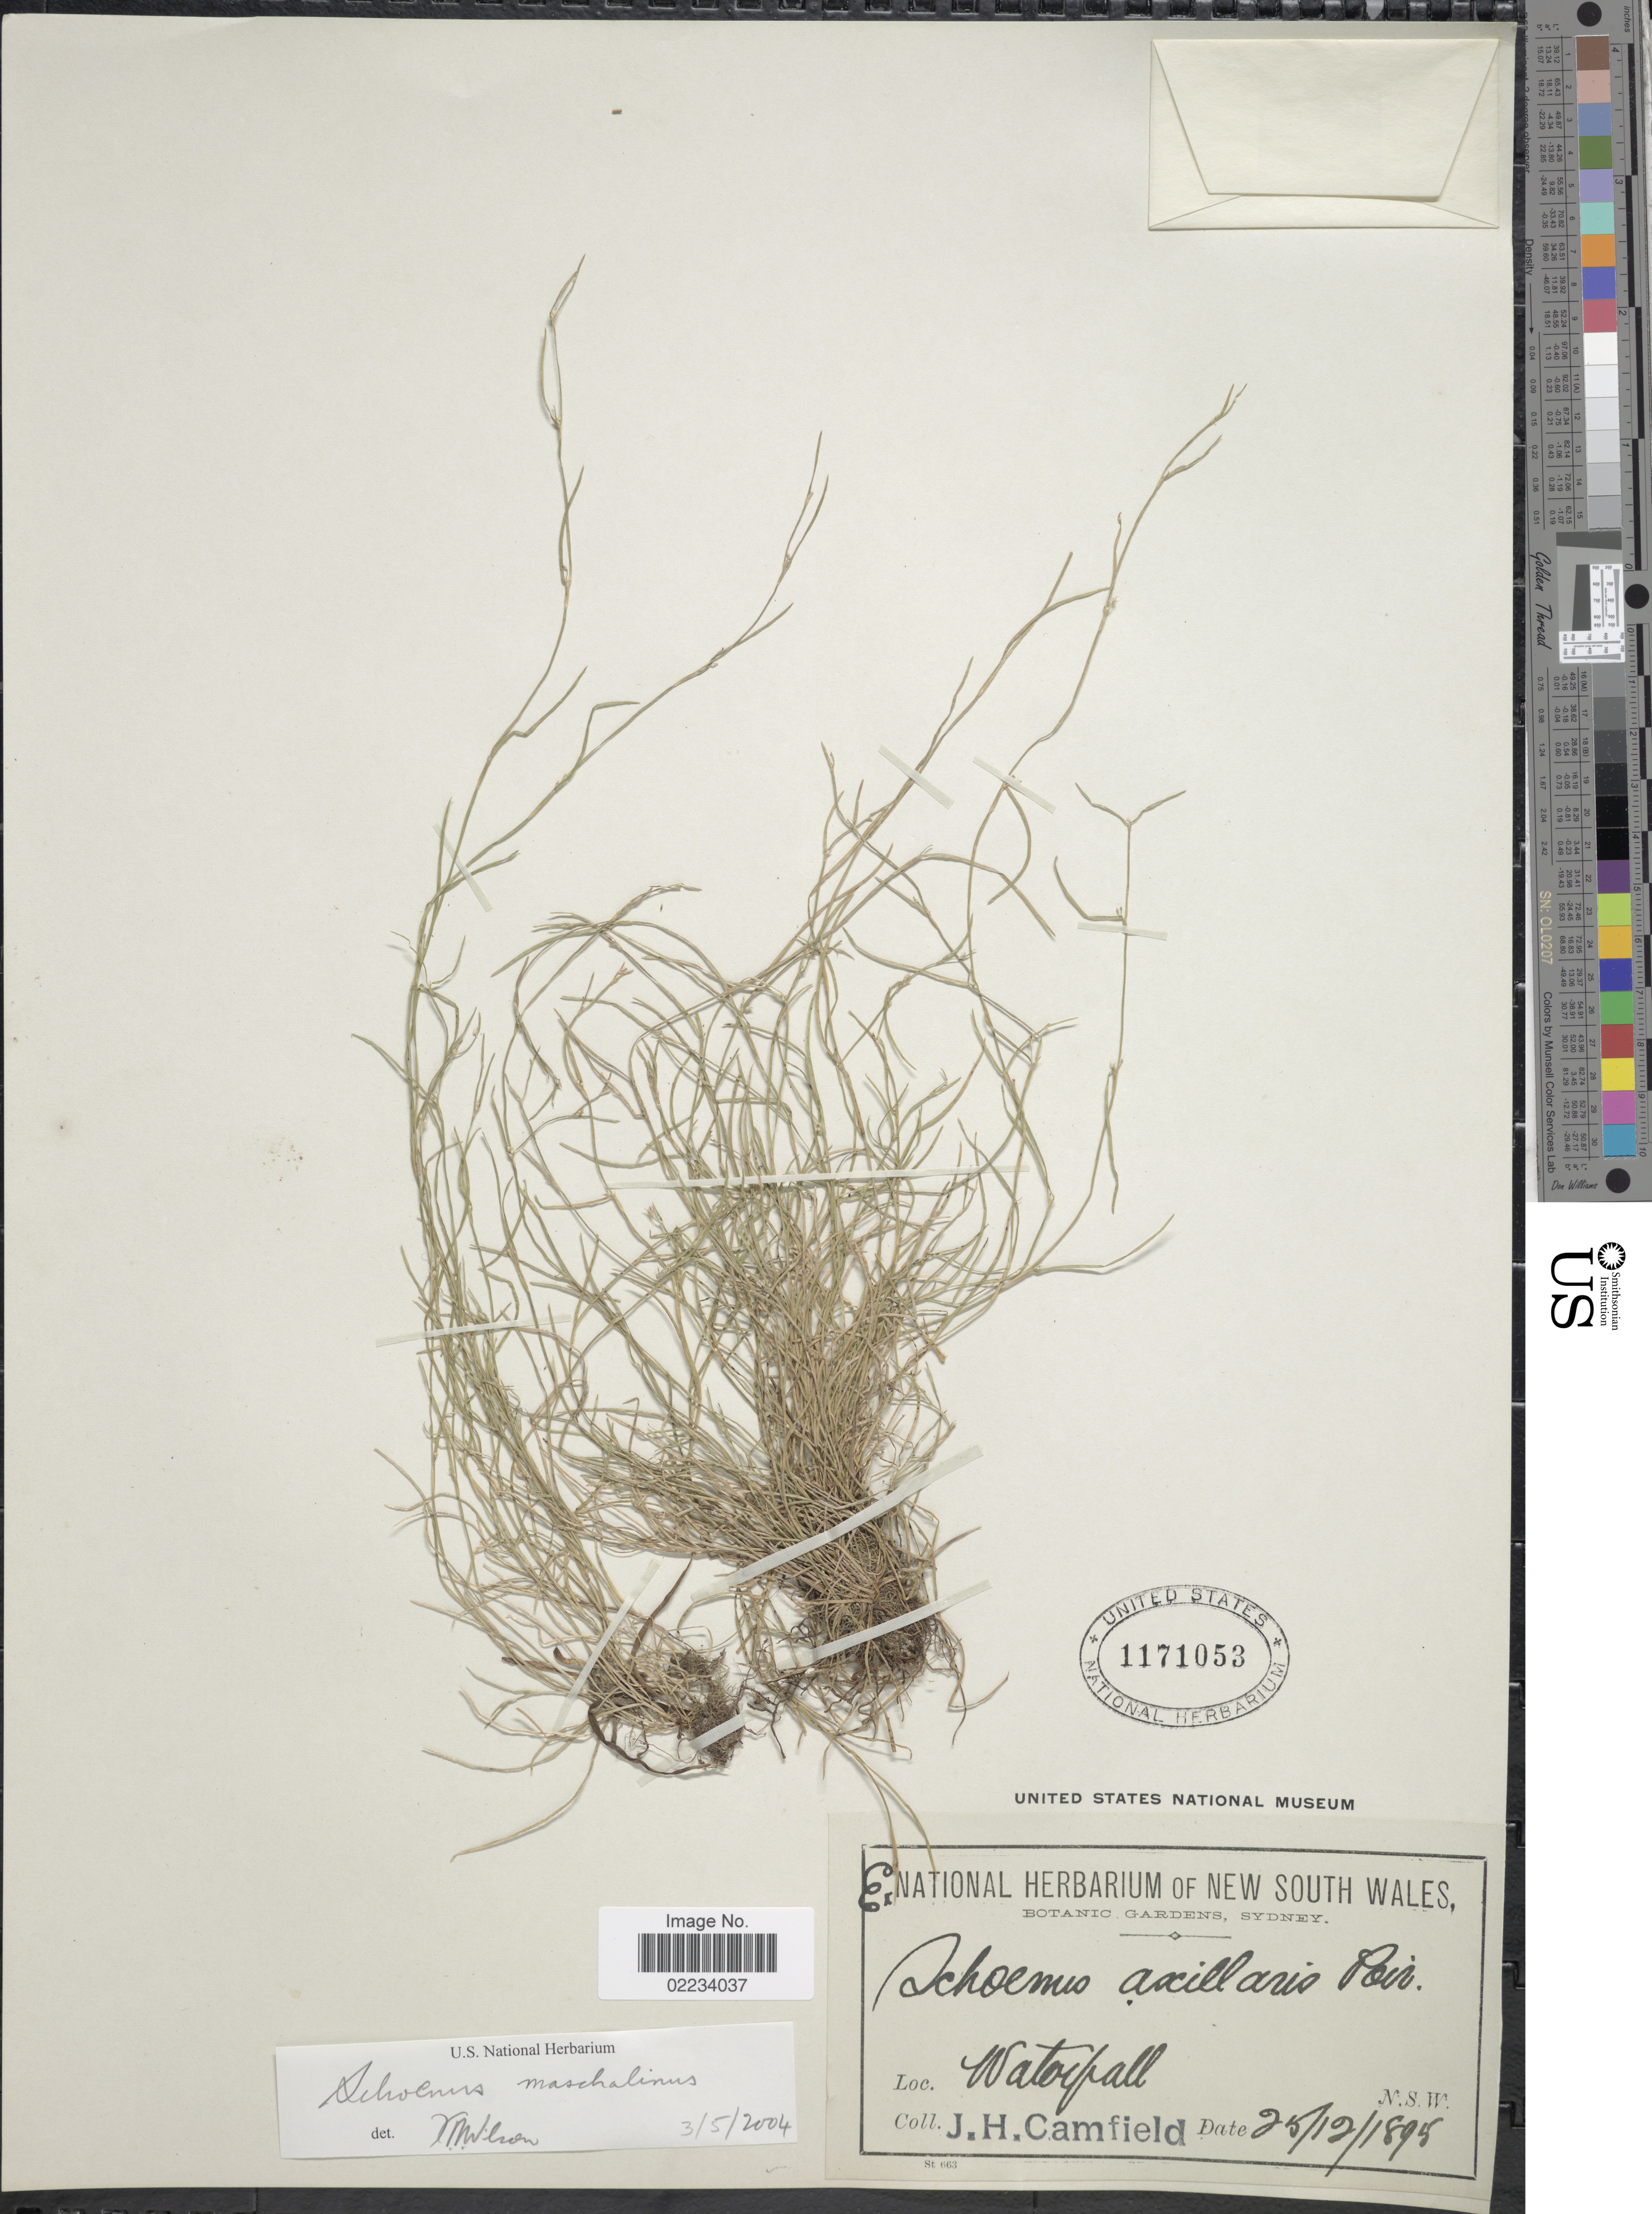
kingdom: Plantae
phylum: Tracheophyta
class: Liliopsida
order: Poales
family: Cyperaceae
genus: Schoenus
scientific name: Schoenus maschalinus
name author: Roem. & Schult.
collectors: J. Camfield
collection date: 1895-12-25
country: Australia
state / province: New South Wales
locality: Waterfall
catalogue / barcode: US 1171053